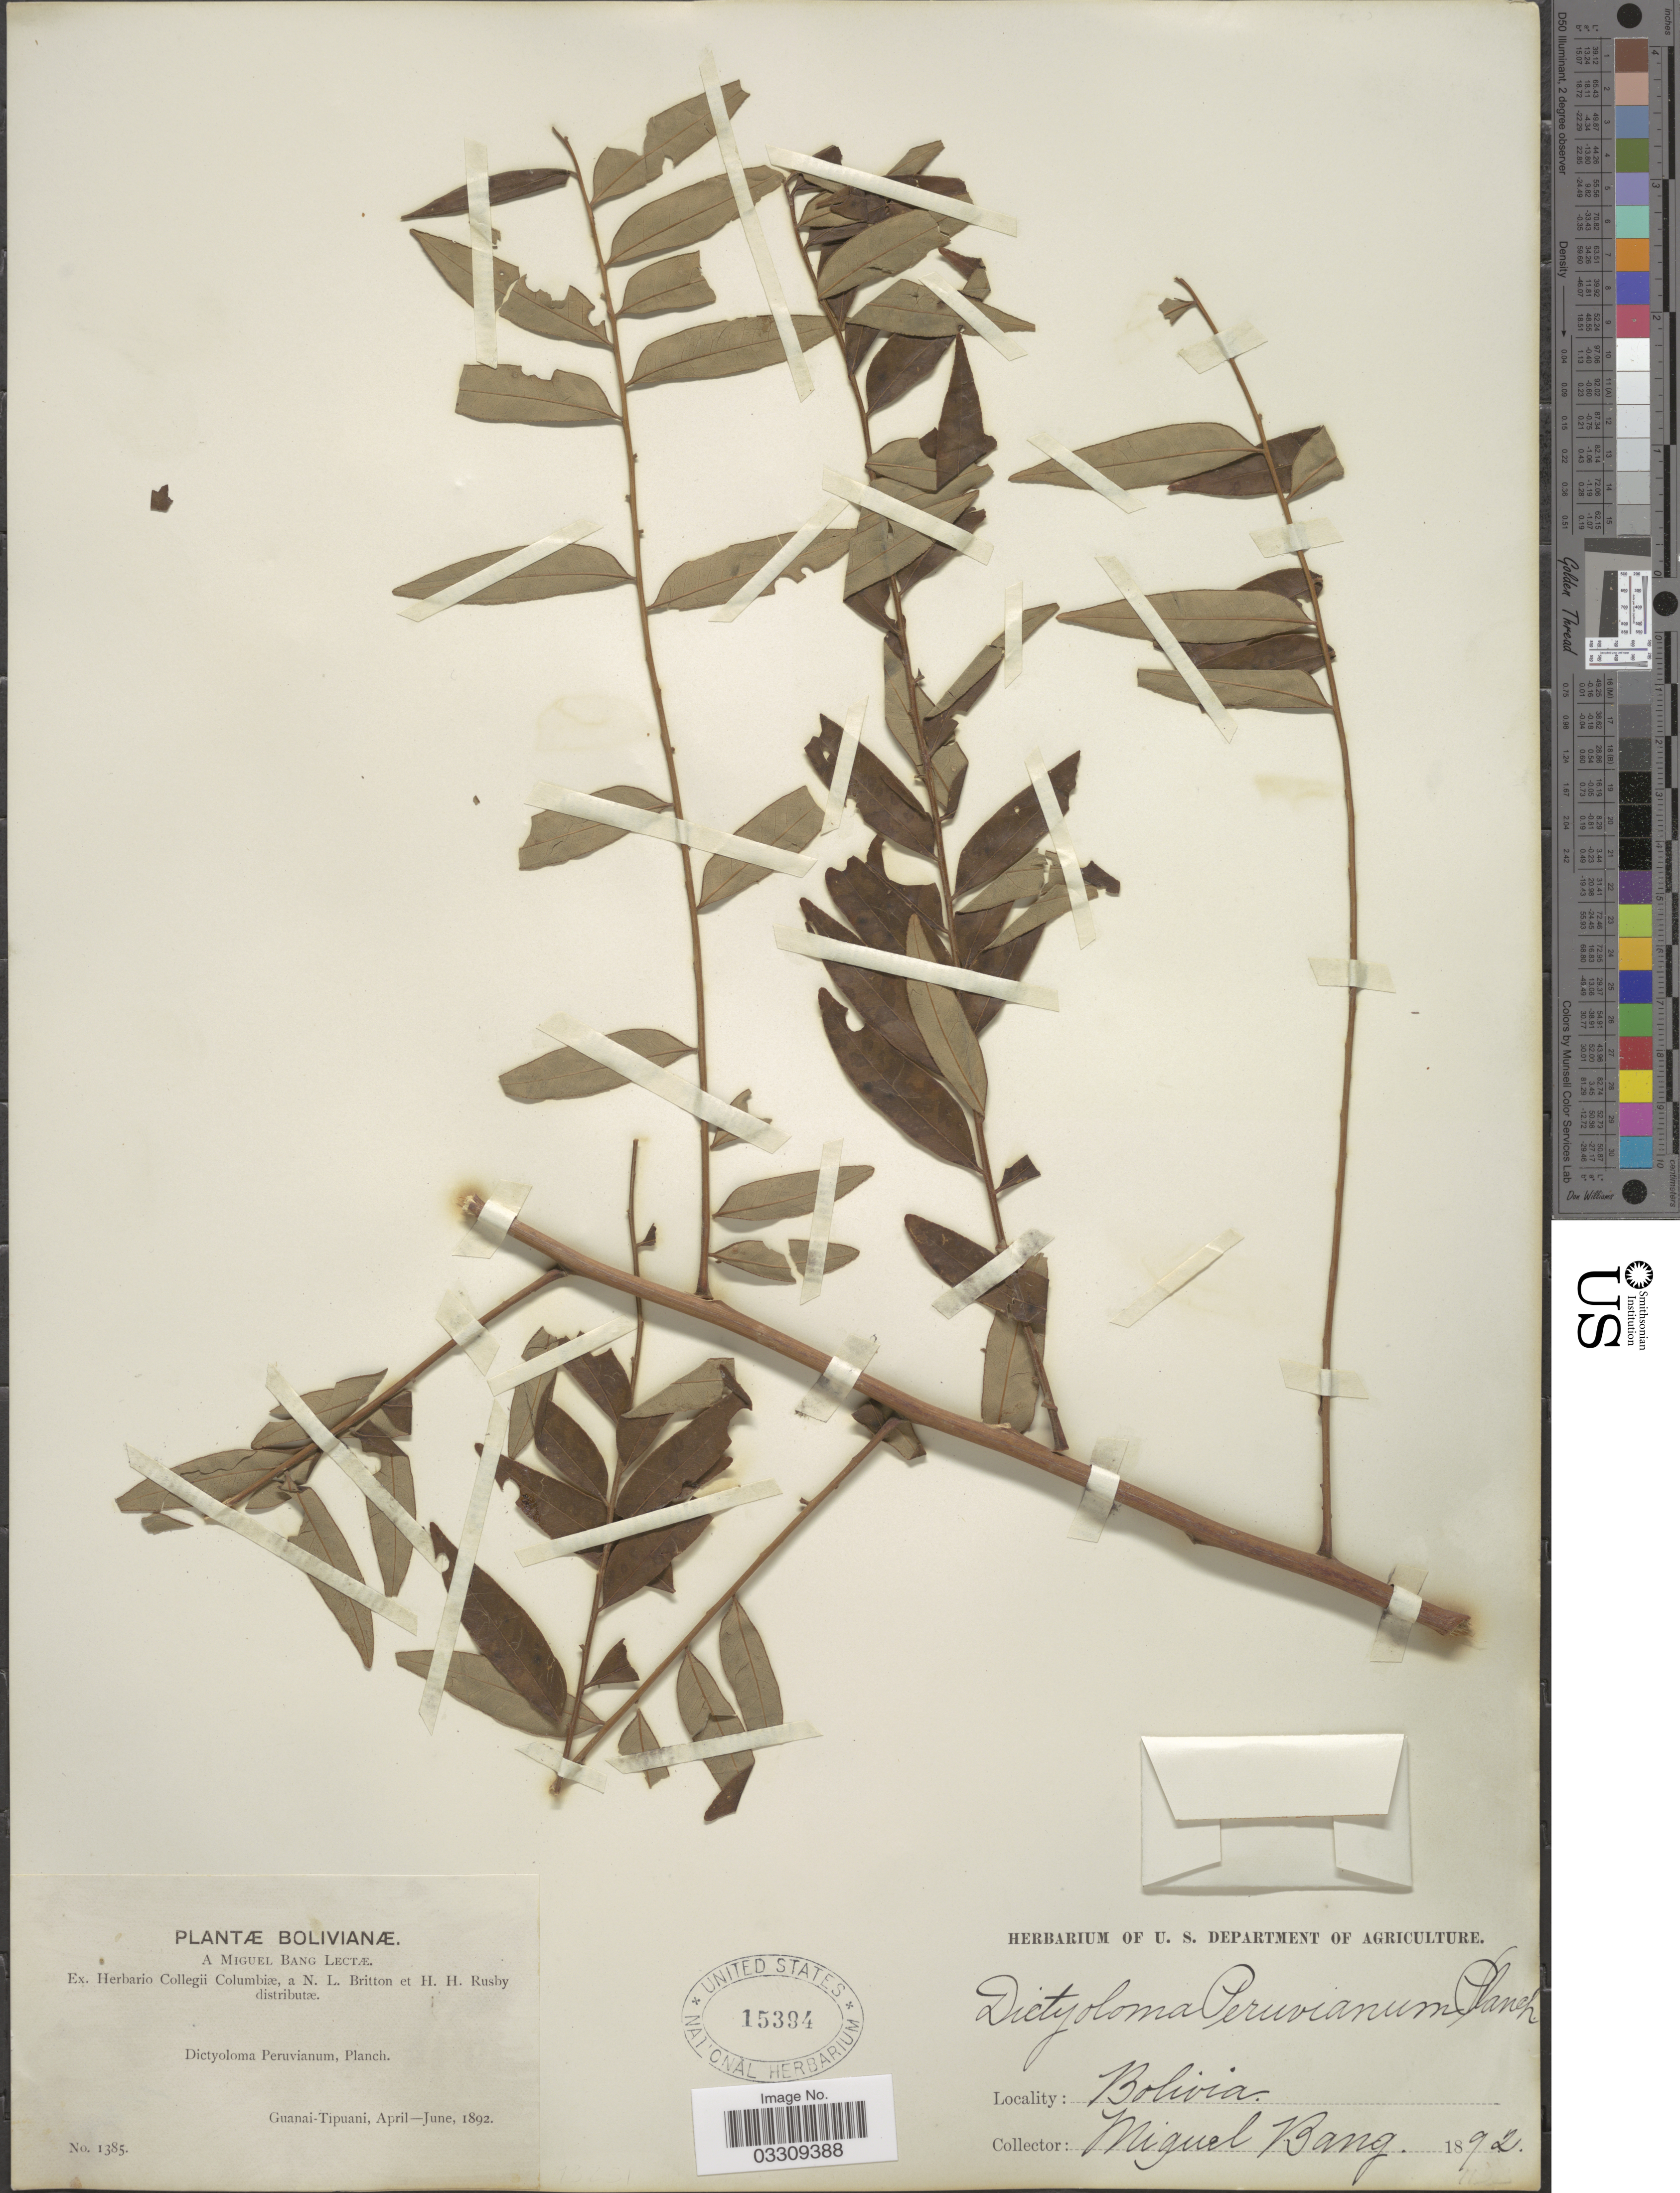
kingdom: Plantae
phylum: Tracheophyta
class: Magnoliopsida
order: Sapindales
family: Rutaceae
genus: Dictyoloma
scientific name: Dictyoloma peruvianum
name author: Planch.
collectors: M. Bang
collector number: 1385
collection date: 1892-04/1892-06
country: Bolivia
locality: Guanai-Tipuani.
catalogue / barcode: US 15394